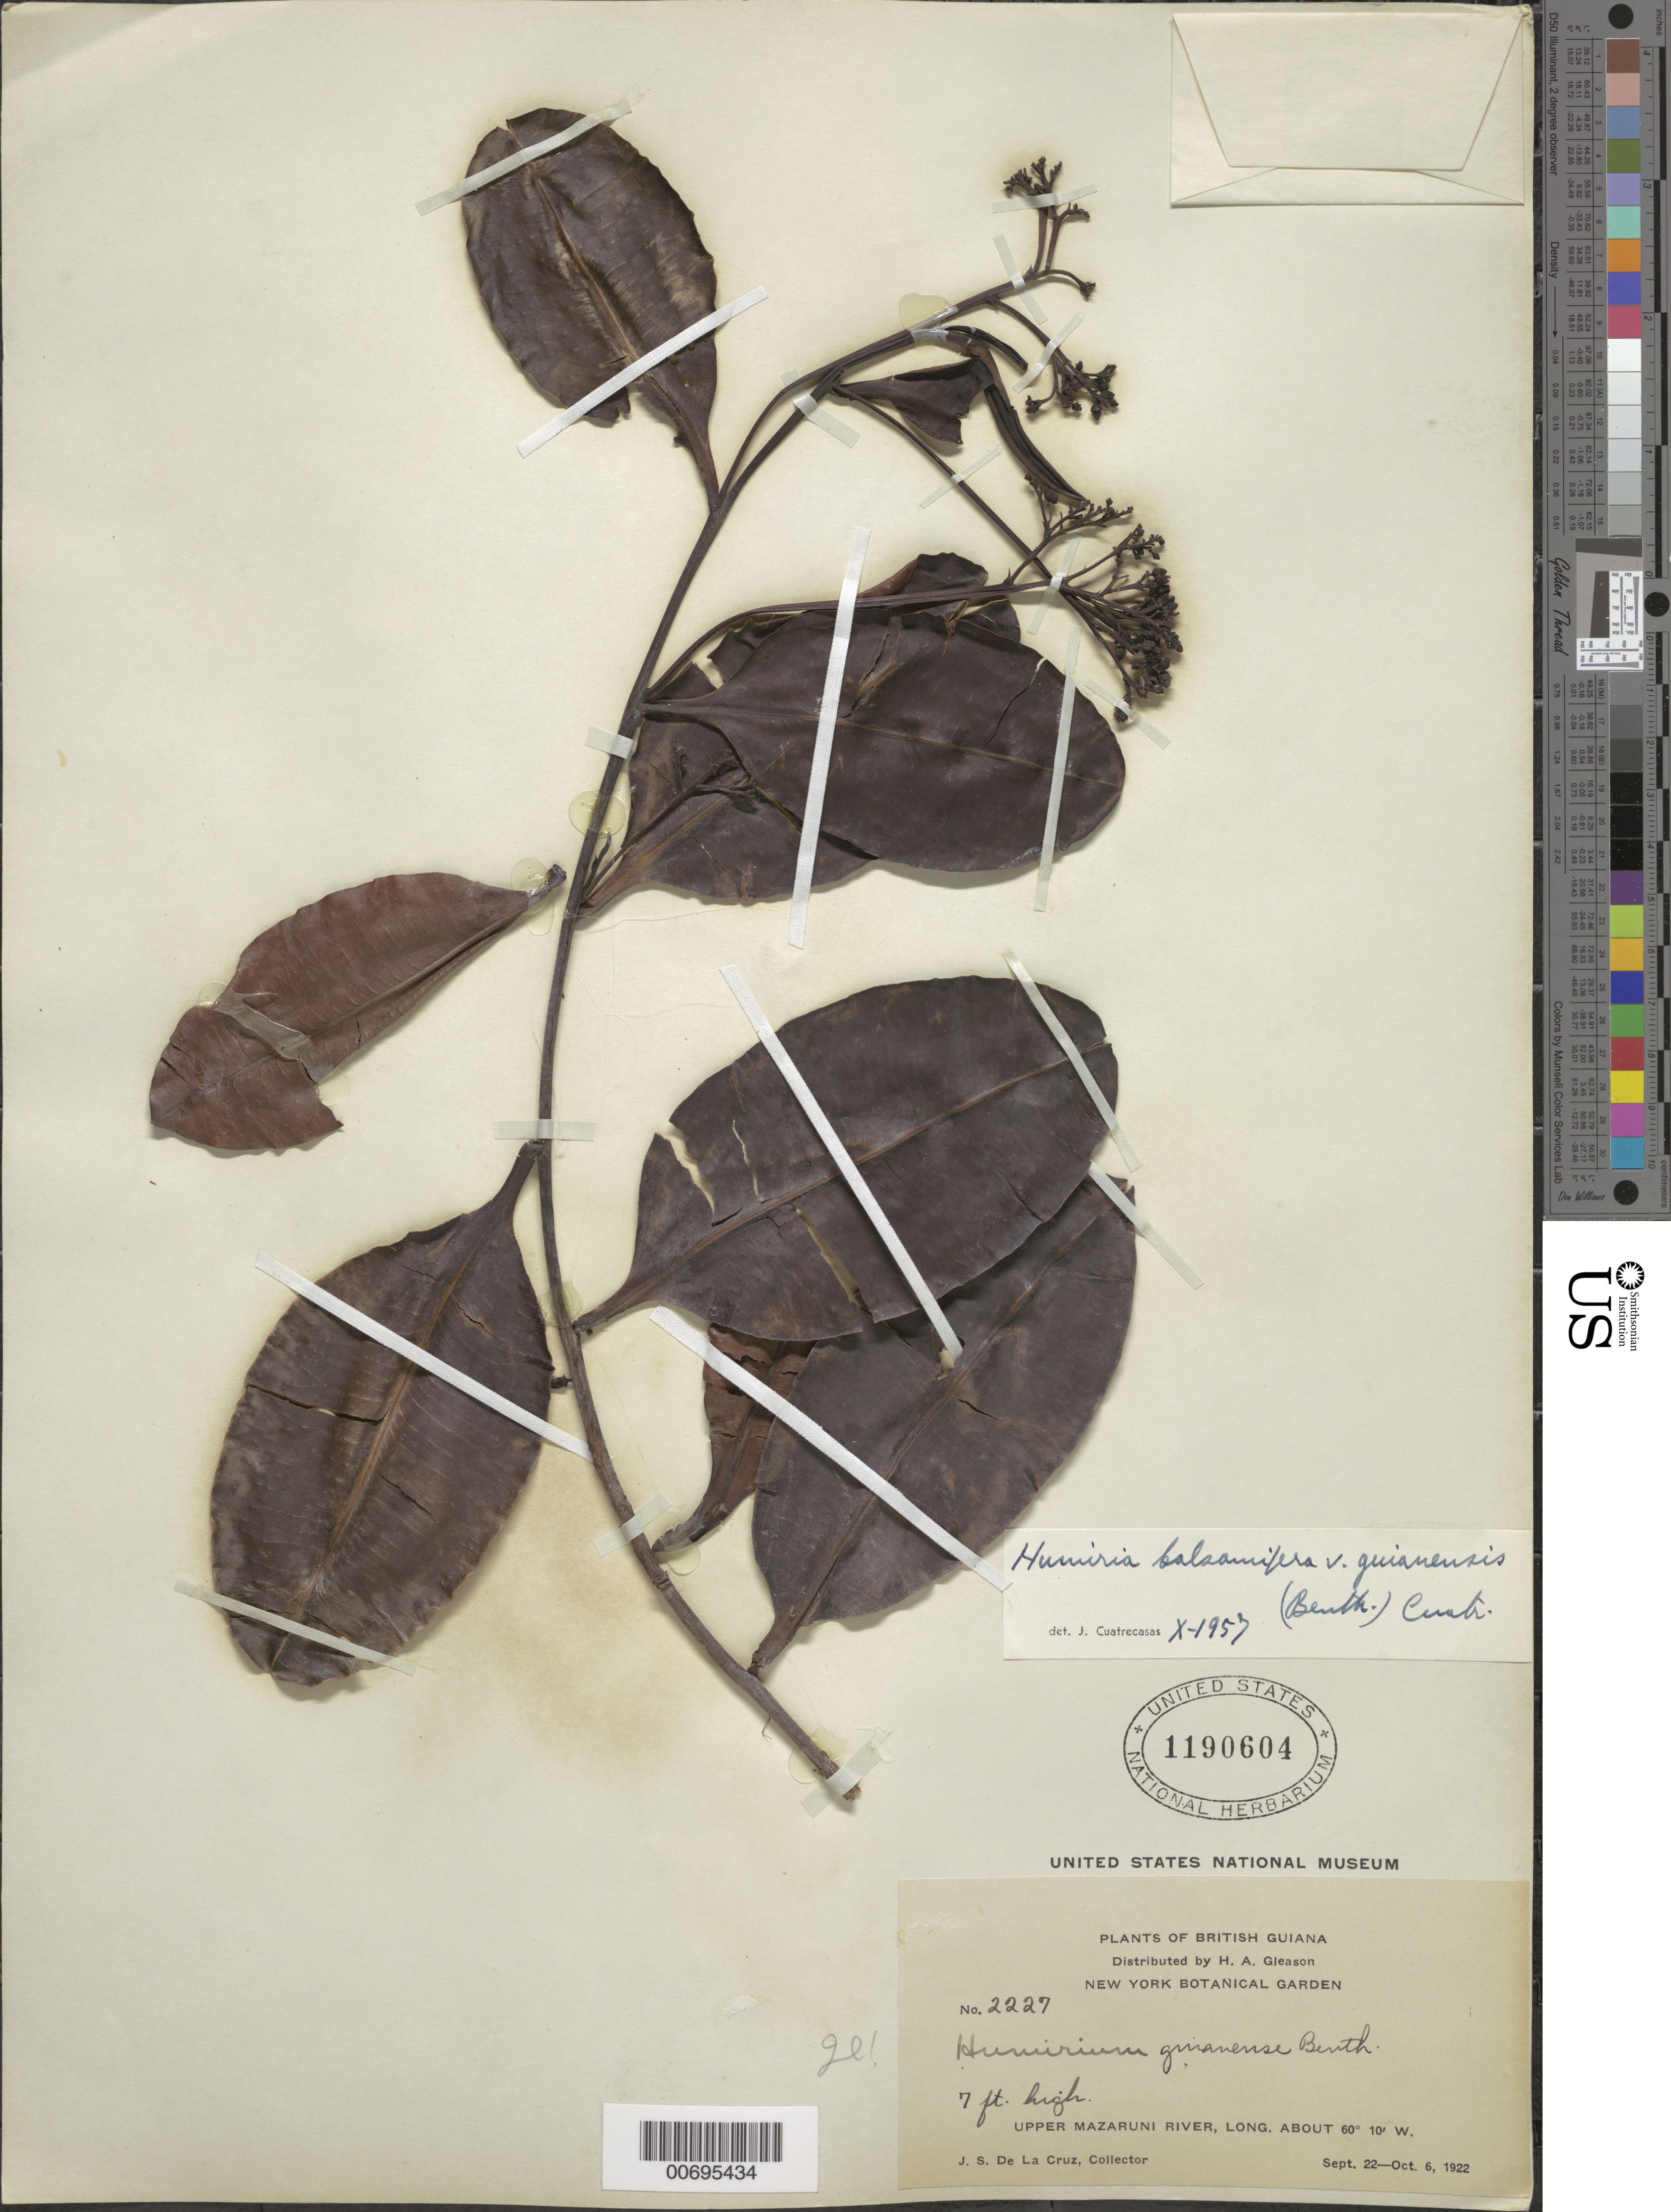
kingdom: Plantae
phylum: Tracheophyta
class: Magnoliopsida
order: Malpighiales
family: Humiriaceae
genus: Humiria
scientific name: Humiria balsamifera var. guianensis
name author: (Benth.) Cuatrec.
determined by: Cuatrecasas, J.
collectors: J. S. de la Cruz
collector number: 2227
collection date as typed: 22-Sep-22 to 6-Oct-22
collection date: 1922-09-22/1922-10-06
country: Guyana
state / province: Cuyuni-Mazaruni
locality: Upper Mazaruni R.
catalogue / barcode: US 1190604